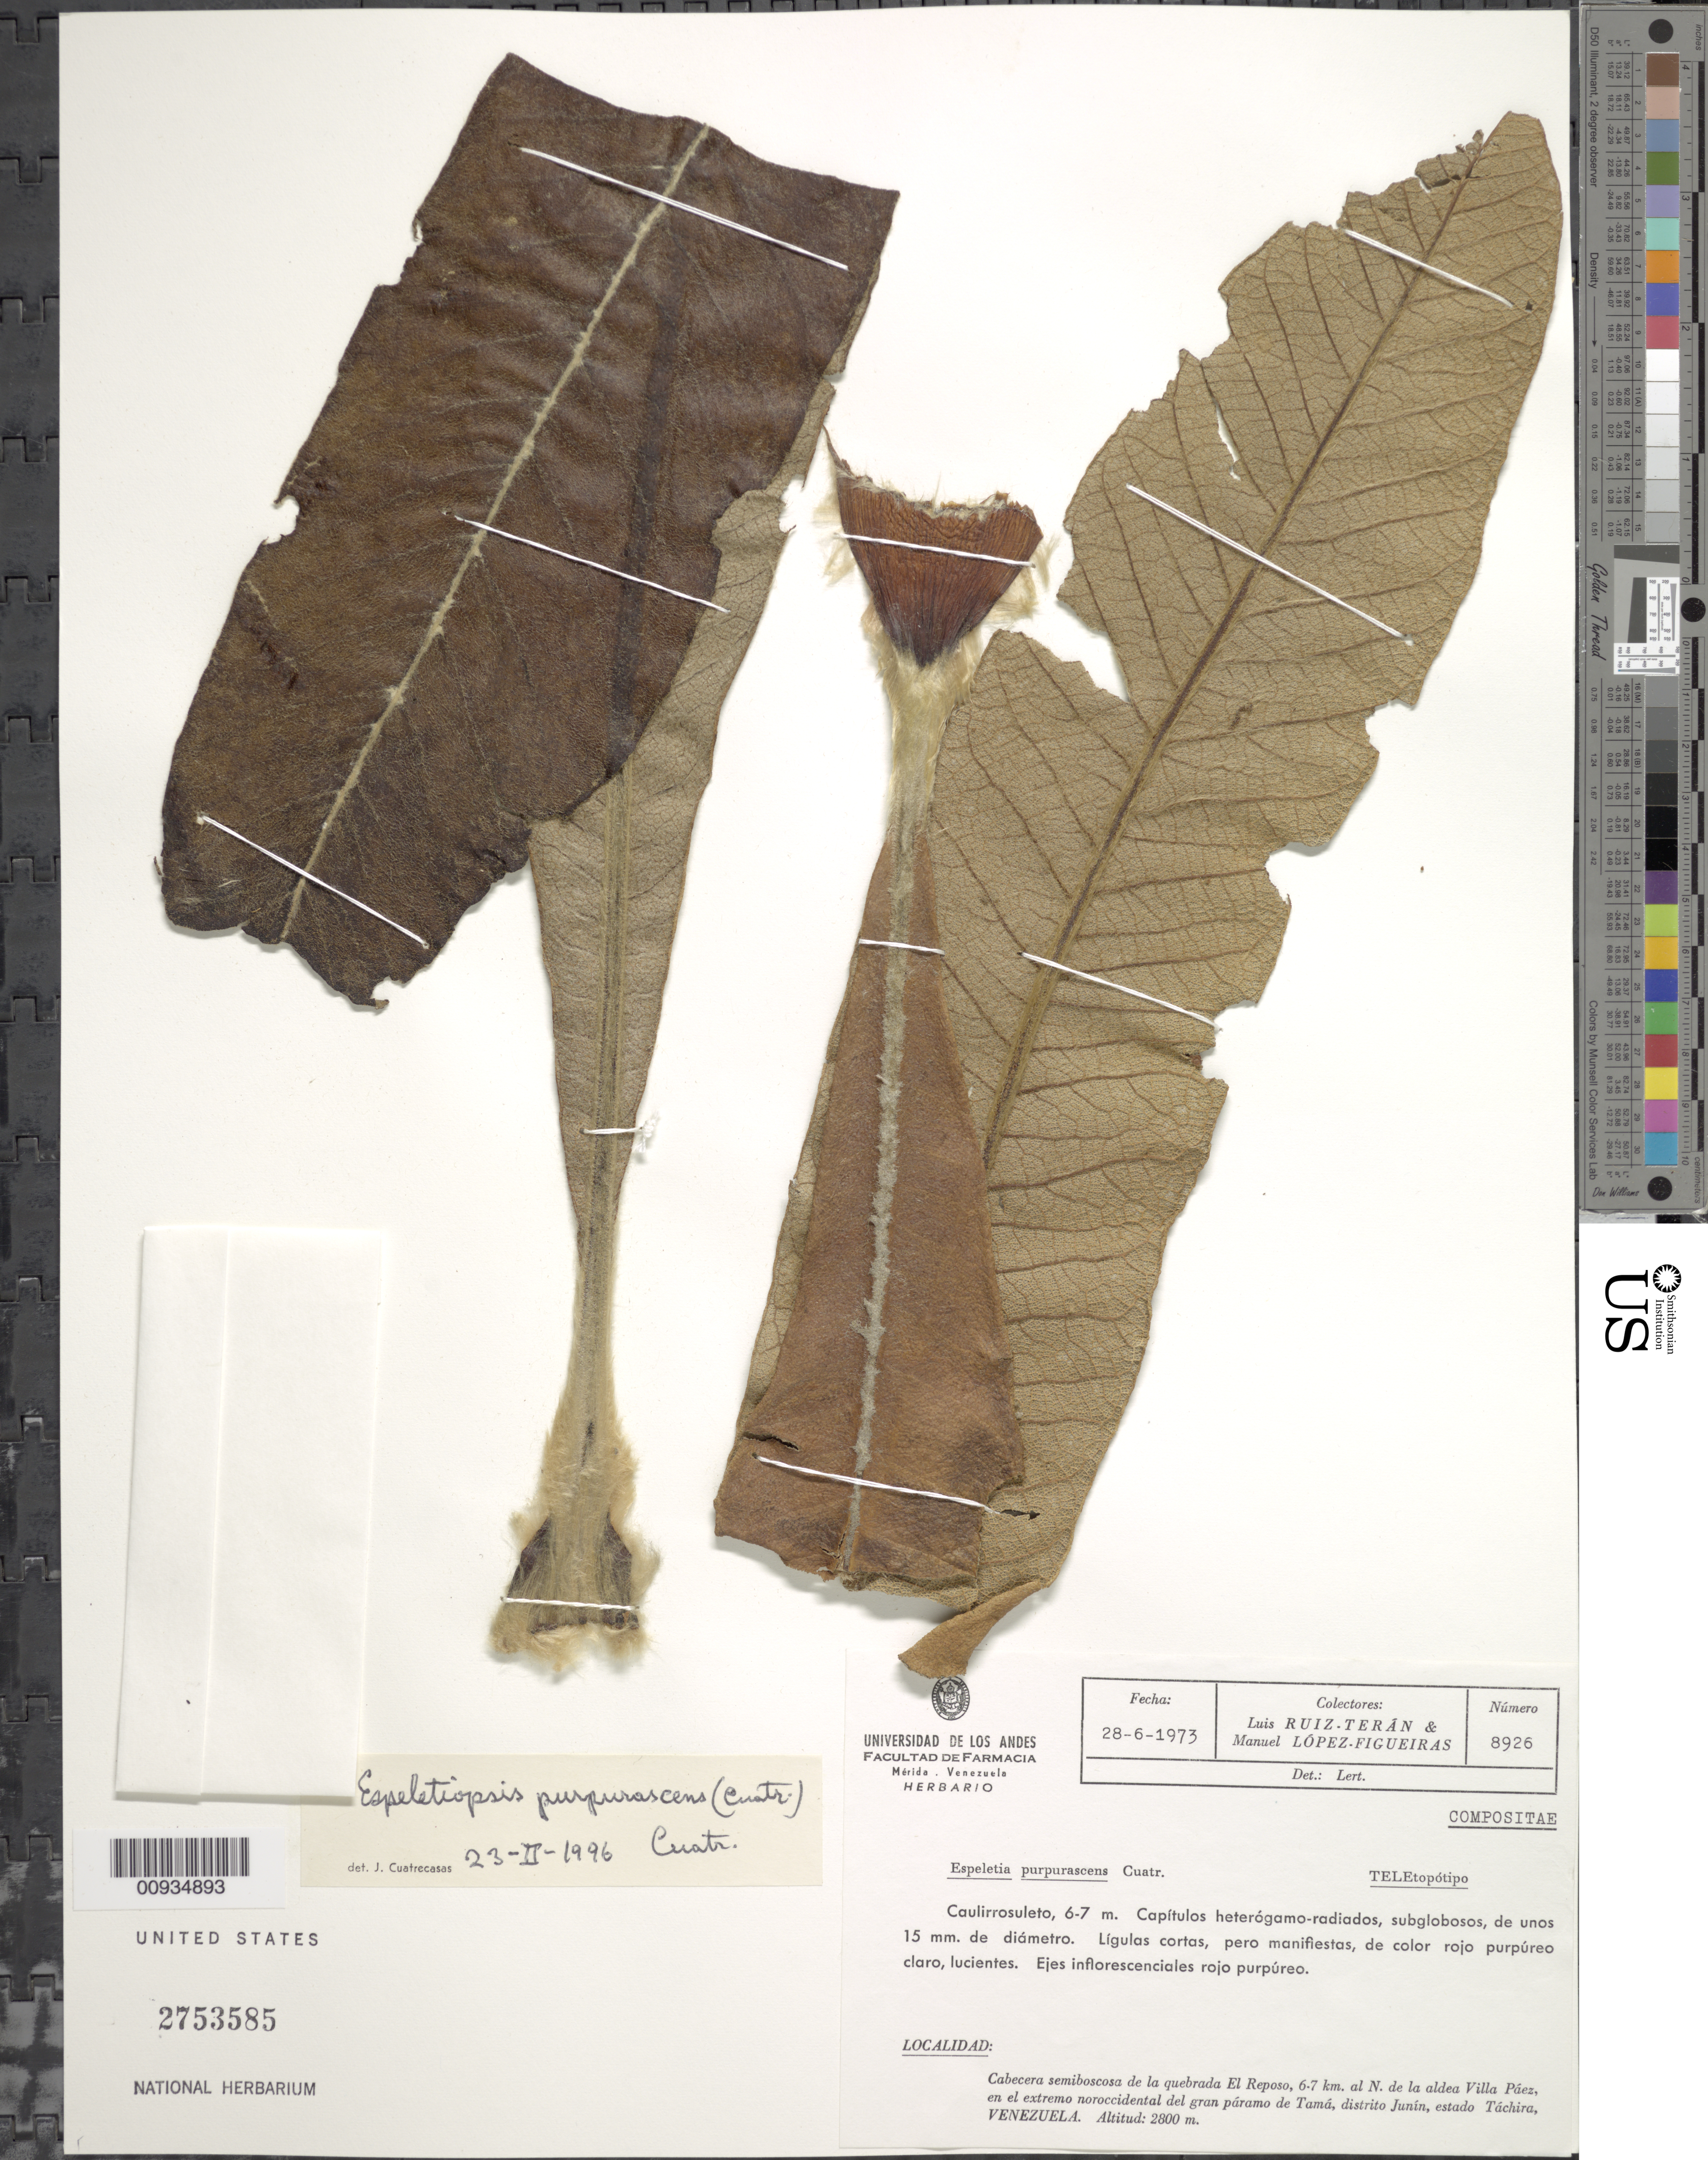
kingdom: Plantae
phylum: Tracheophyta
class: Magnoliopsida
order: Asterales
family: Asteraceae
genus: Espeletiopsis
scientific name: Espeletiopsis purpurascens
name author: (Cuatrec.) Cuatrec.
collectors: L. Teran & M. López Figueiras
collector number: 8926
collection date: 1973-06-28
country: Venezuela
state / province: Tachira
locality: Cabeceras semiboscosa de la quebrada El Reposo, 6-7 km al N de la aldea Villa Paez, en el extremo noroccidental del gran paramo de Tama, Distrito Junin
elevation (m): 2800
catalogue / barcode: US 2753585